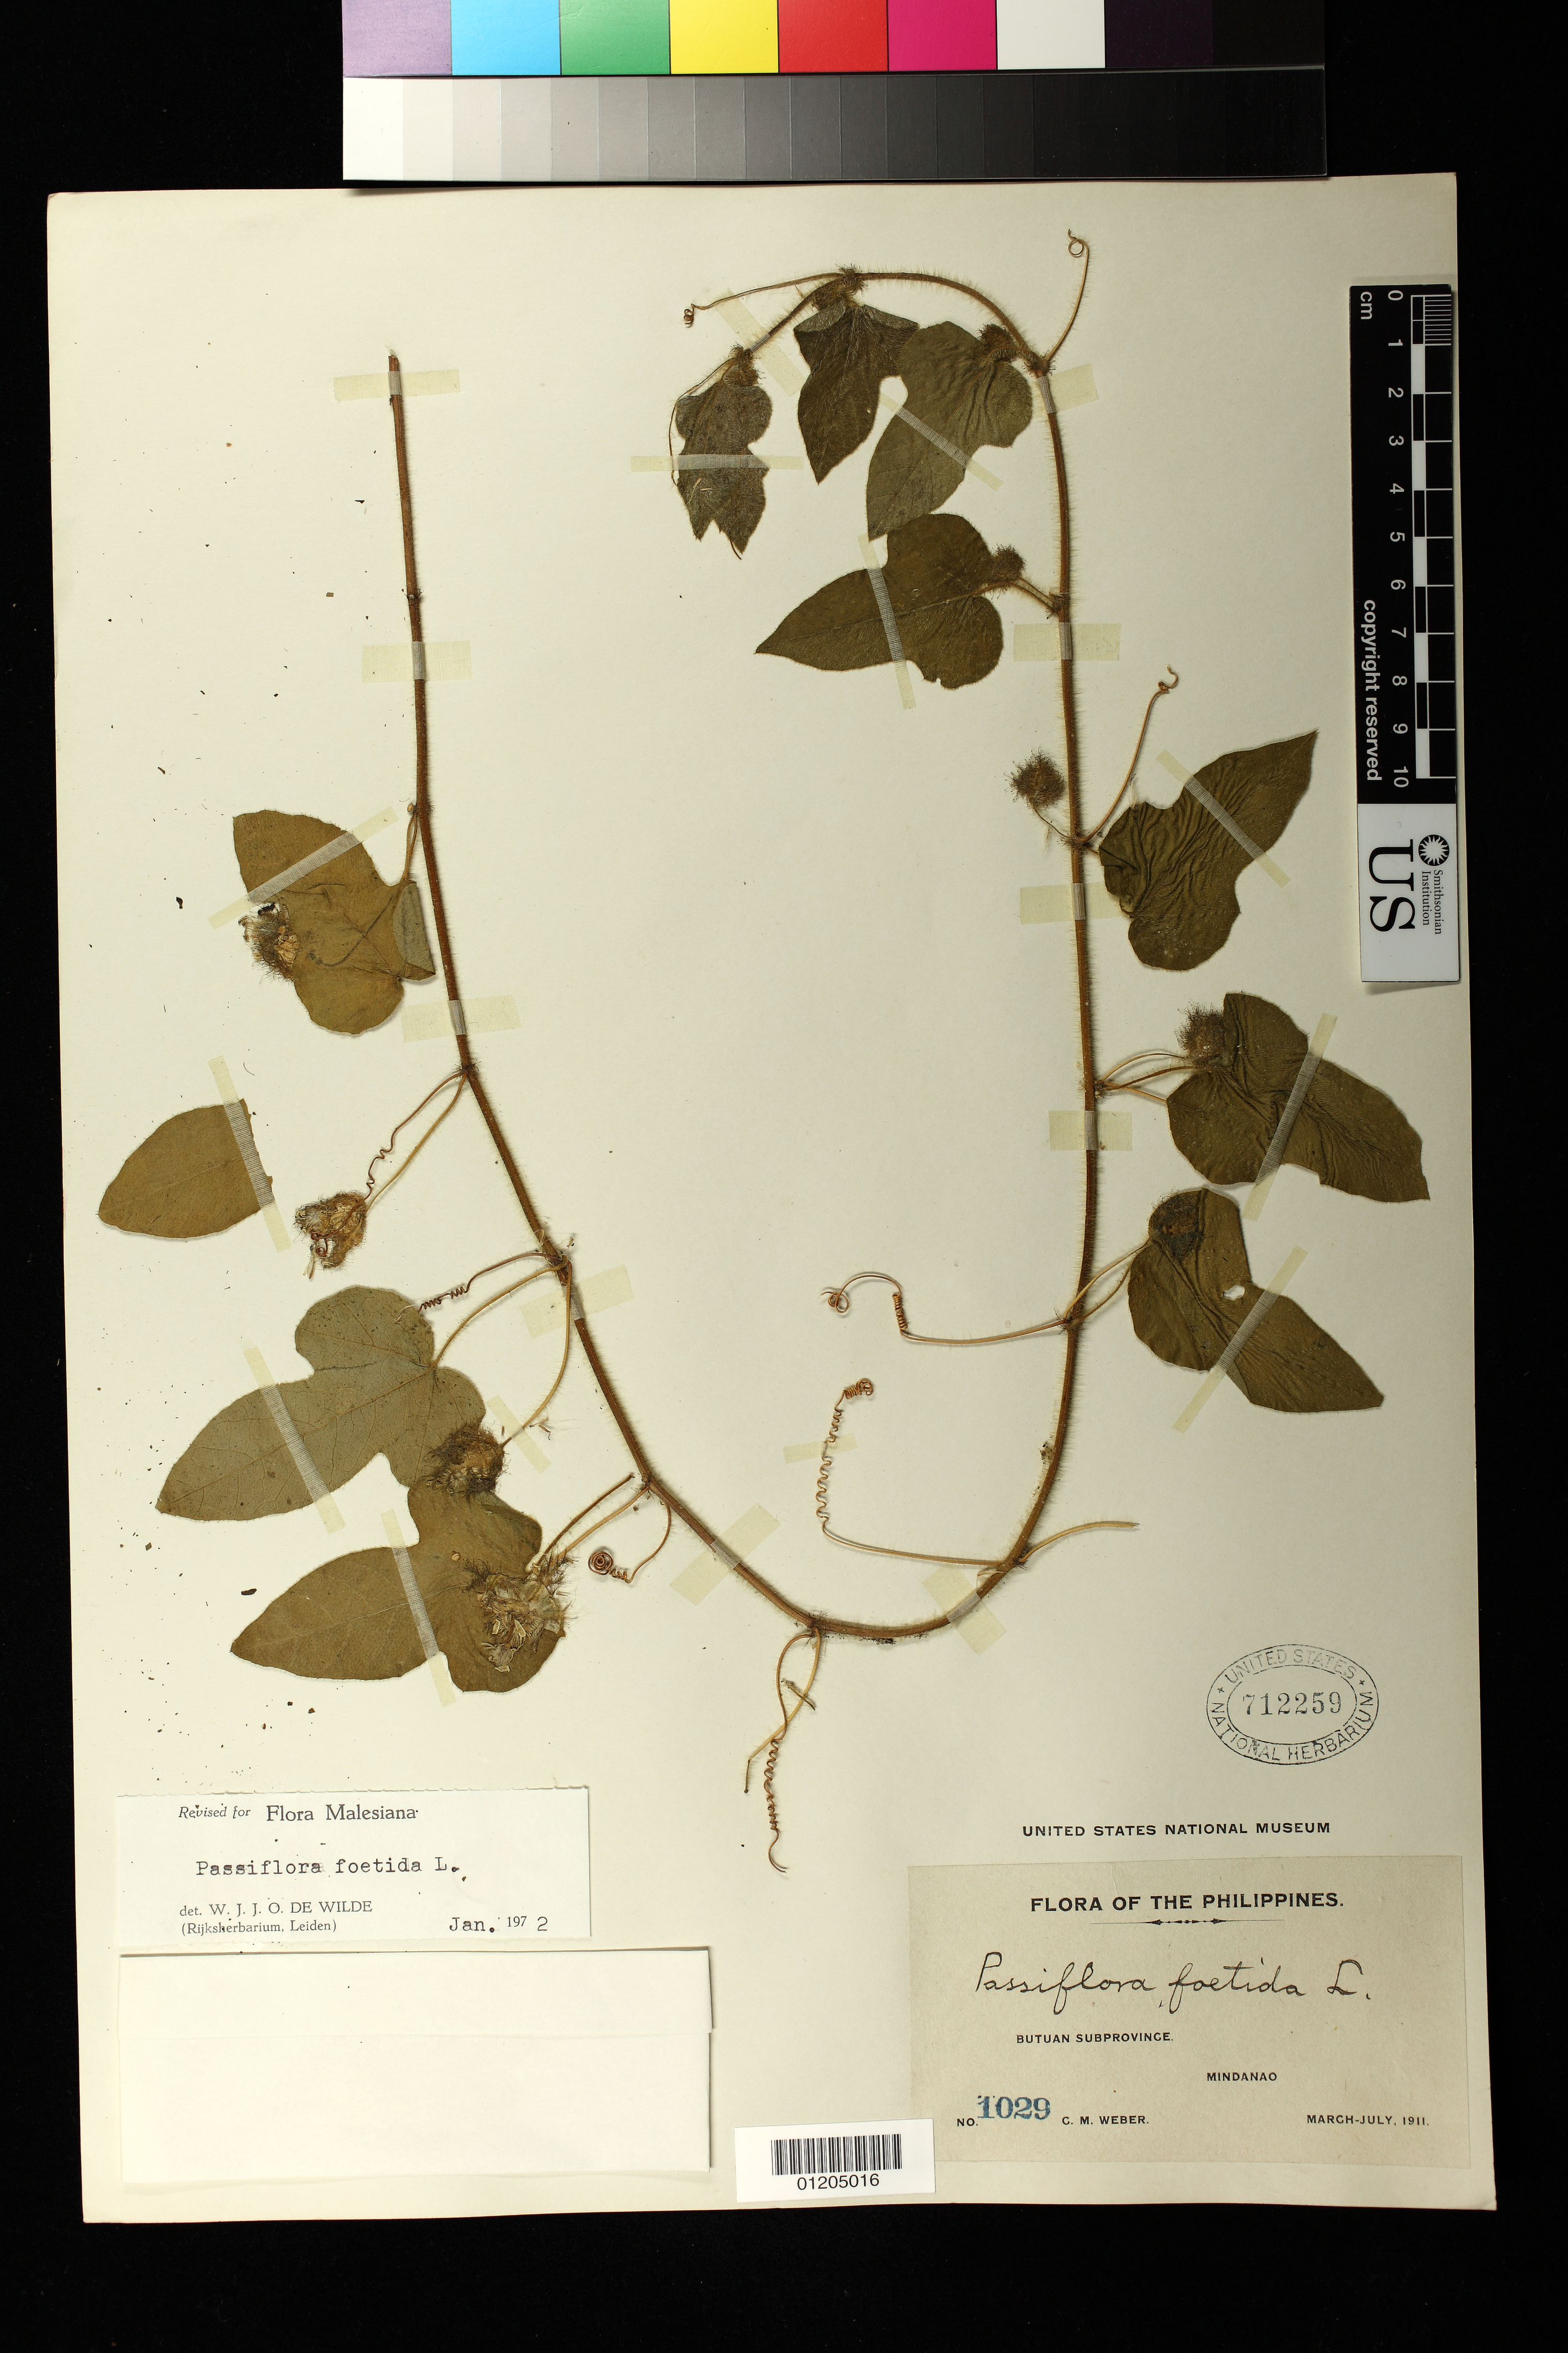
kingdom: Plantae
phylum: Tracheophyta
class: Magnoliopsida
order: Malpighiales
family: Passifloraceae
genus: Passiflora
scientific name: Passiflora foetida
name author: L.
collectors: C. M. Weber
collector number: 1029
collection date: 1911-03-01/1911-07-01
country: Philippines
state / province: Northern Mindanao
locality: Butuan Subprovince.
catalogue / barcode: US 712259